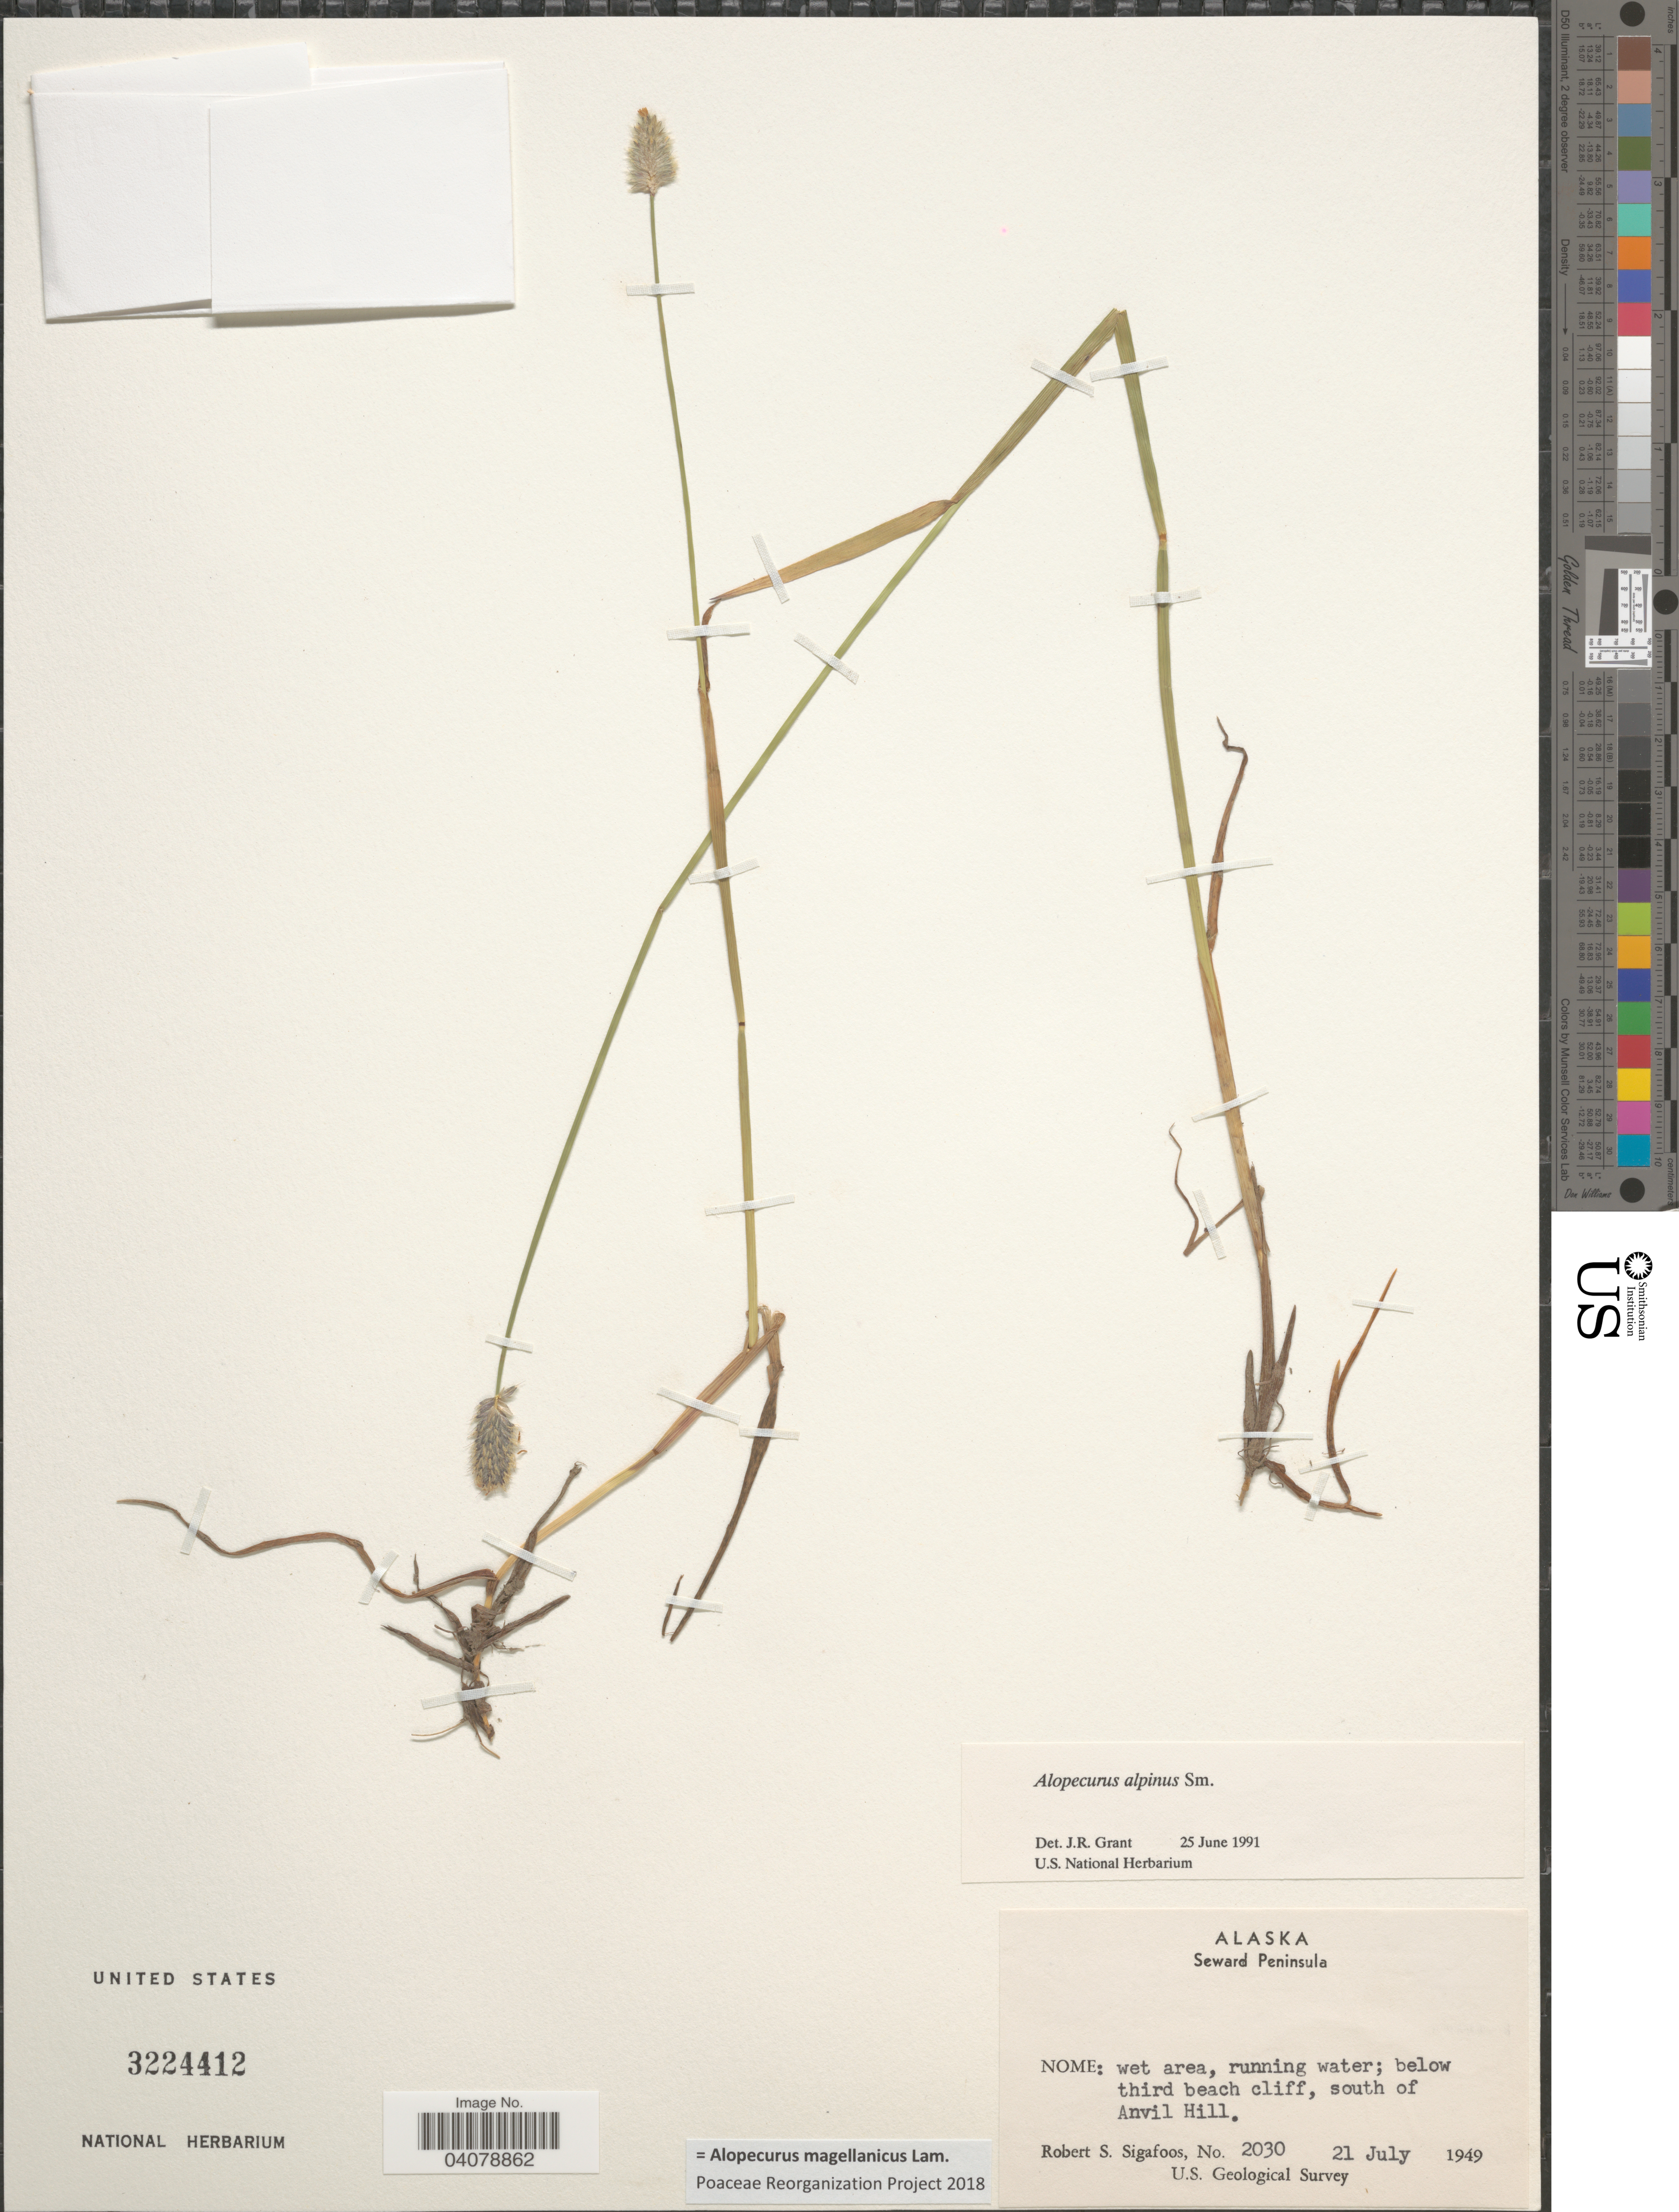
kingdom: Plantae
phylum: Tracheophyta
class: Liliopsida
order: Poales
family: Poaceae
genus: Alopecurus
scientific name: Alopecurus magellanicus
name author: Lam.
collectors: R. Sigafoos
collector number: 2030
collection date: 1949-07-21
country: United States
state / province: Alaska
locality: Seward Peninsula. Nome: below third beach cliff, south of Anvill Hill. U.S. Geological Survey.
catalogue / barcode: US 3224412